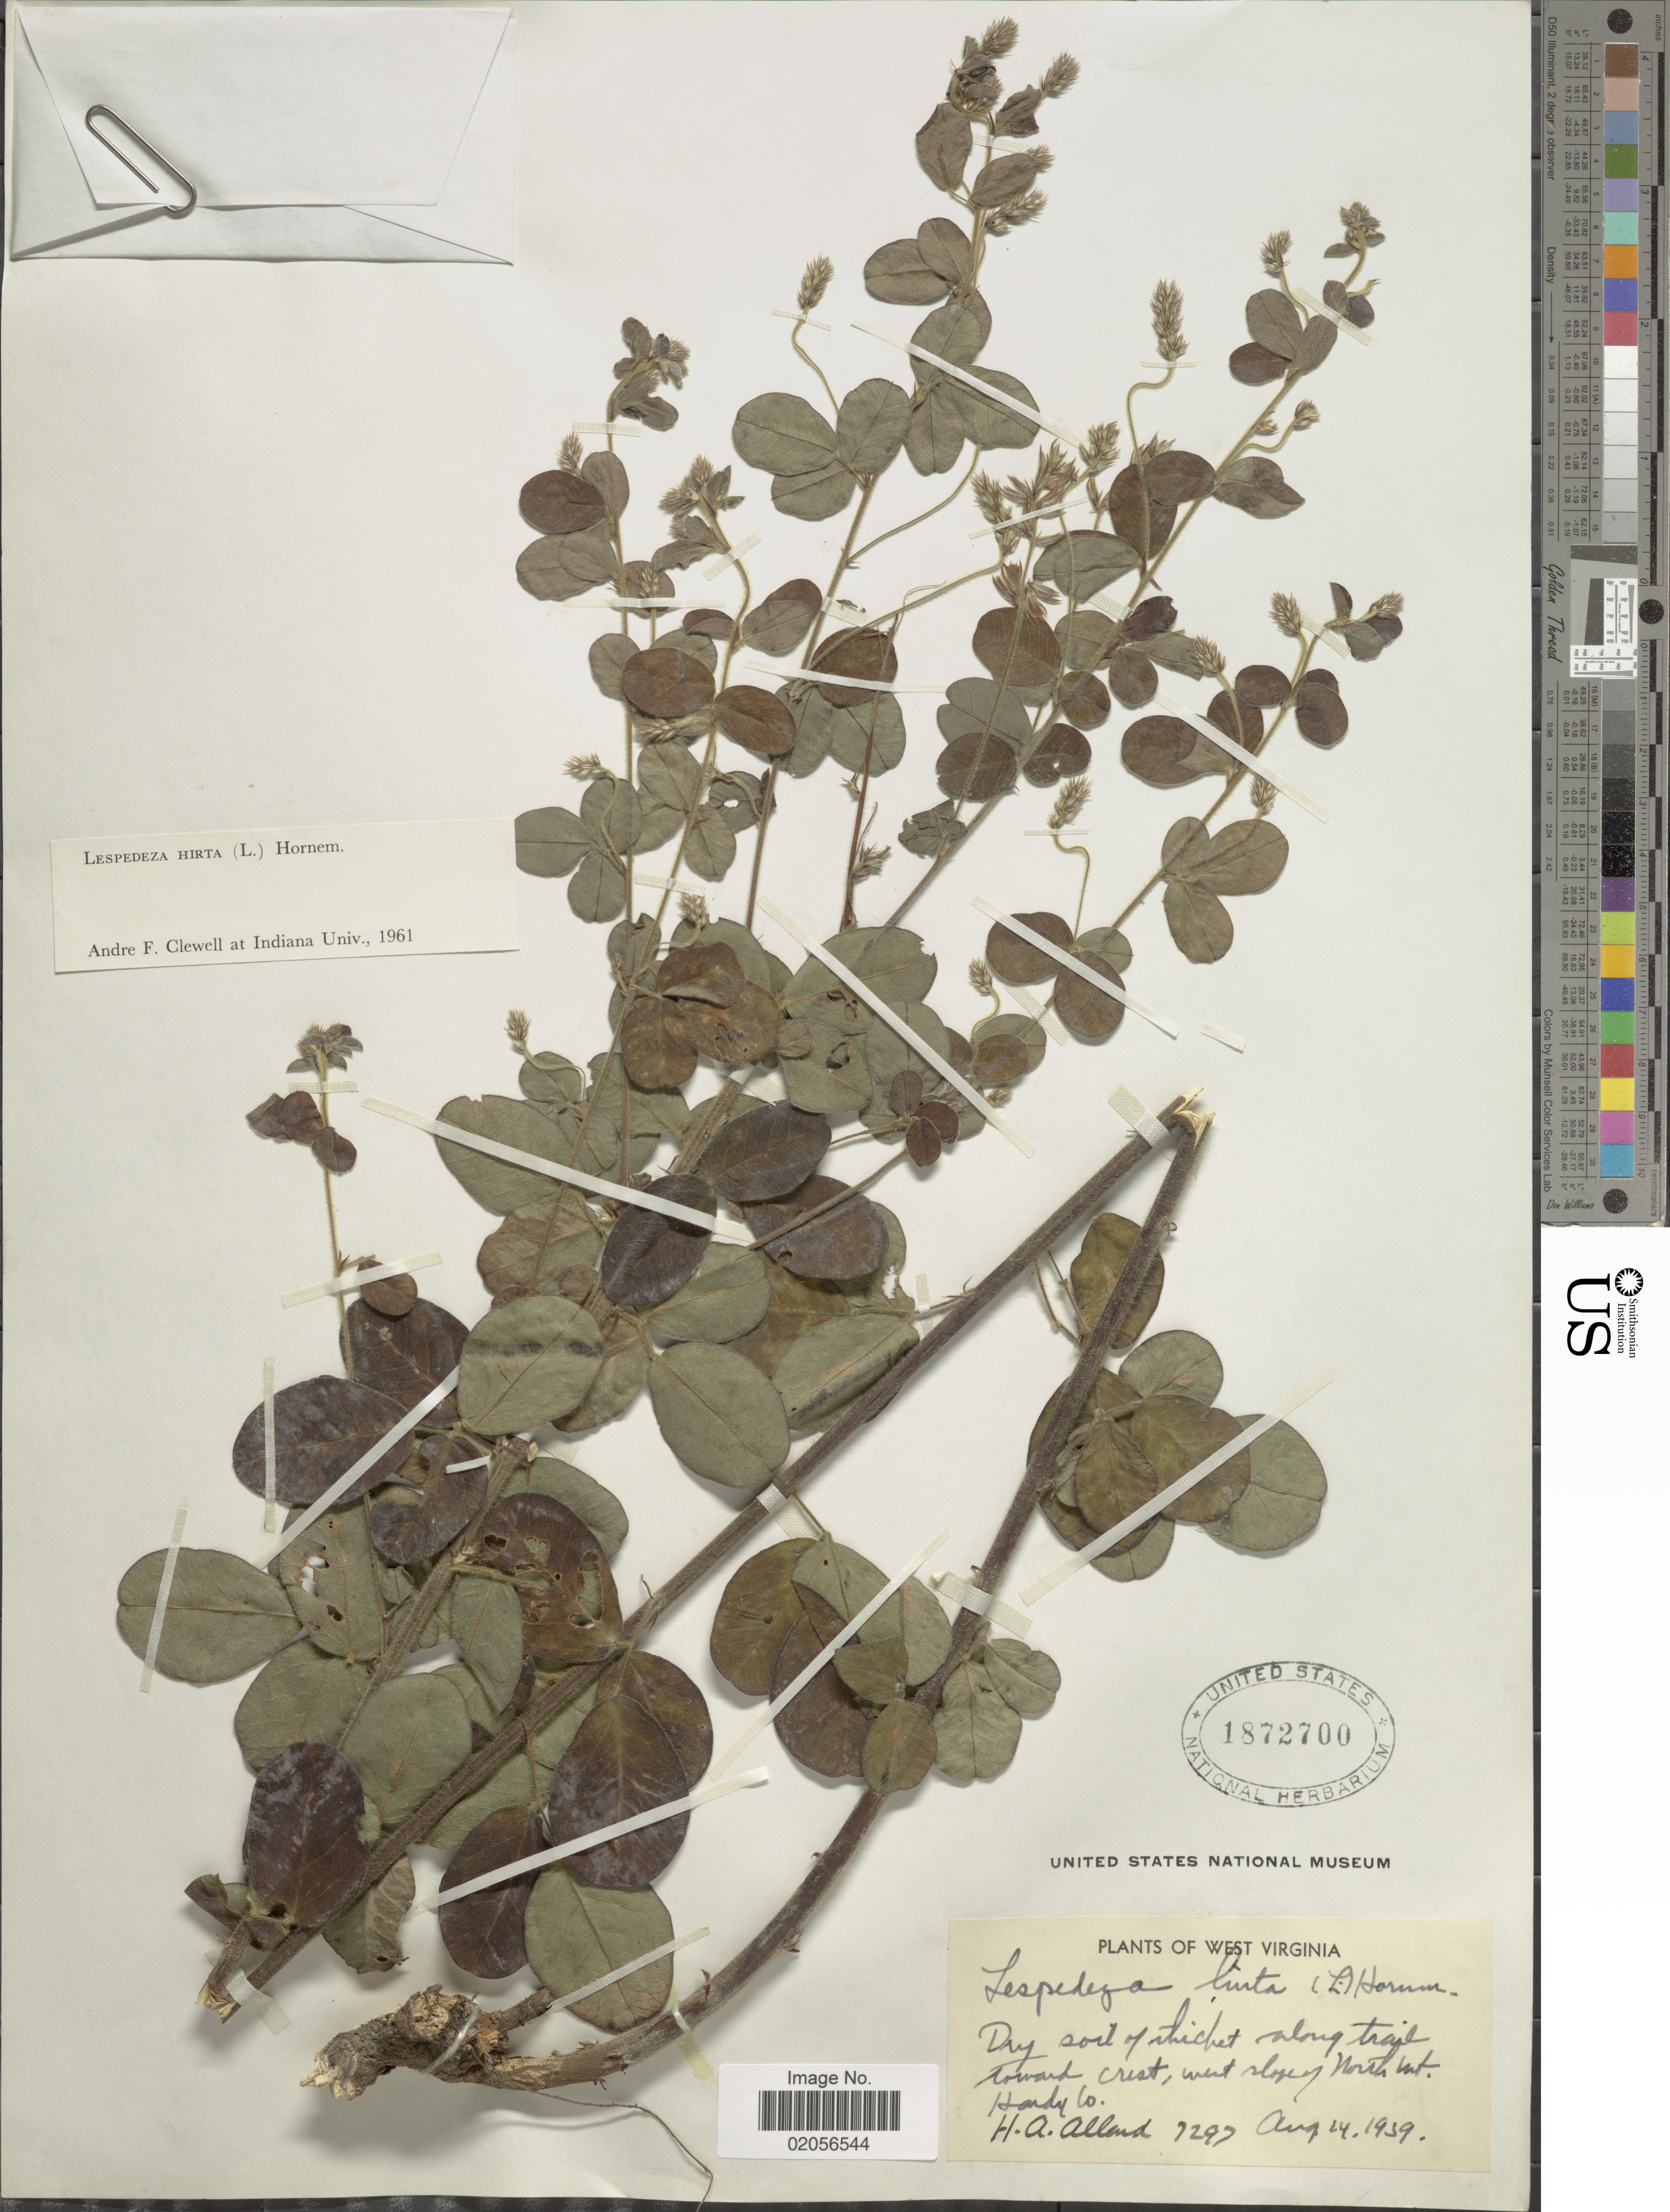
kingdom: Plantae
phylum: Tracheophyta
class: Magnoliopsida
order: Fabales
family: Fabaceae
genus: Lespedeza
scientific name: Lespedeza hirta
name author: (L.) Hornem.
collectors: H. A. Allard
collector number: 7297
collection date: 1939-08-24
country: United States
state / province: West Virginia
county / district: Hardy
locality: Dry soil of thicket along trail toward crest, west slope of North Mt. Hardy Co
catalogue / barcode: US 1872700